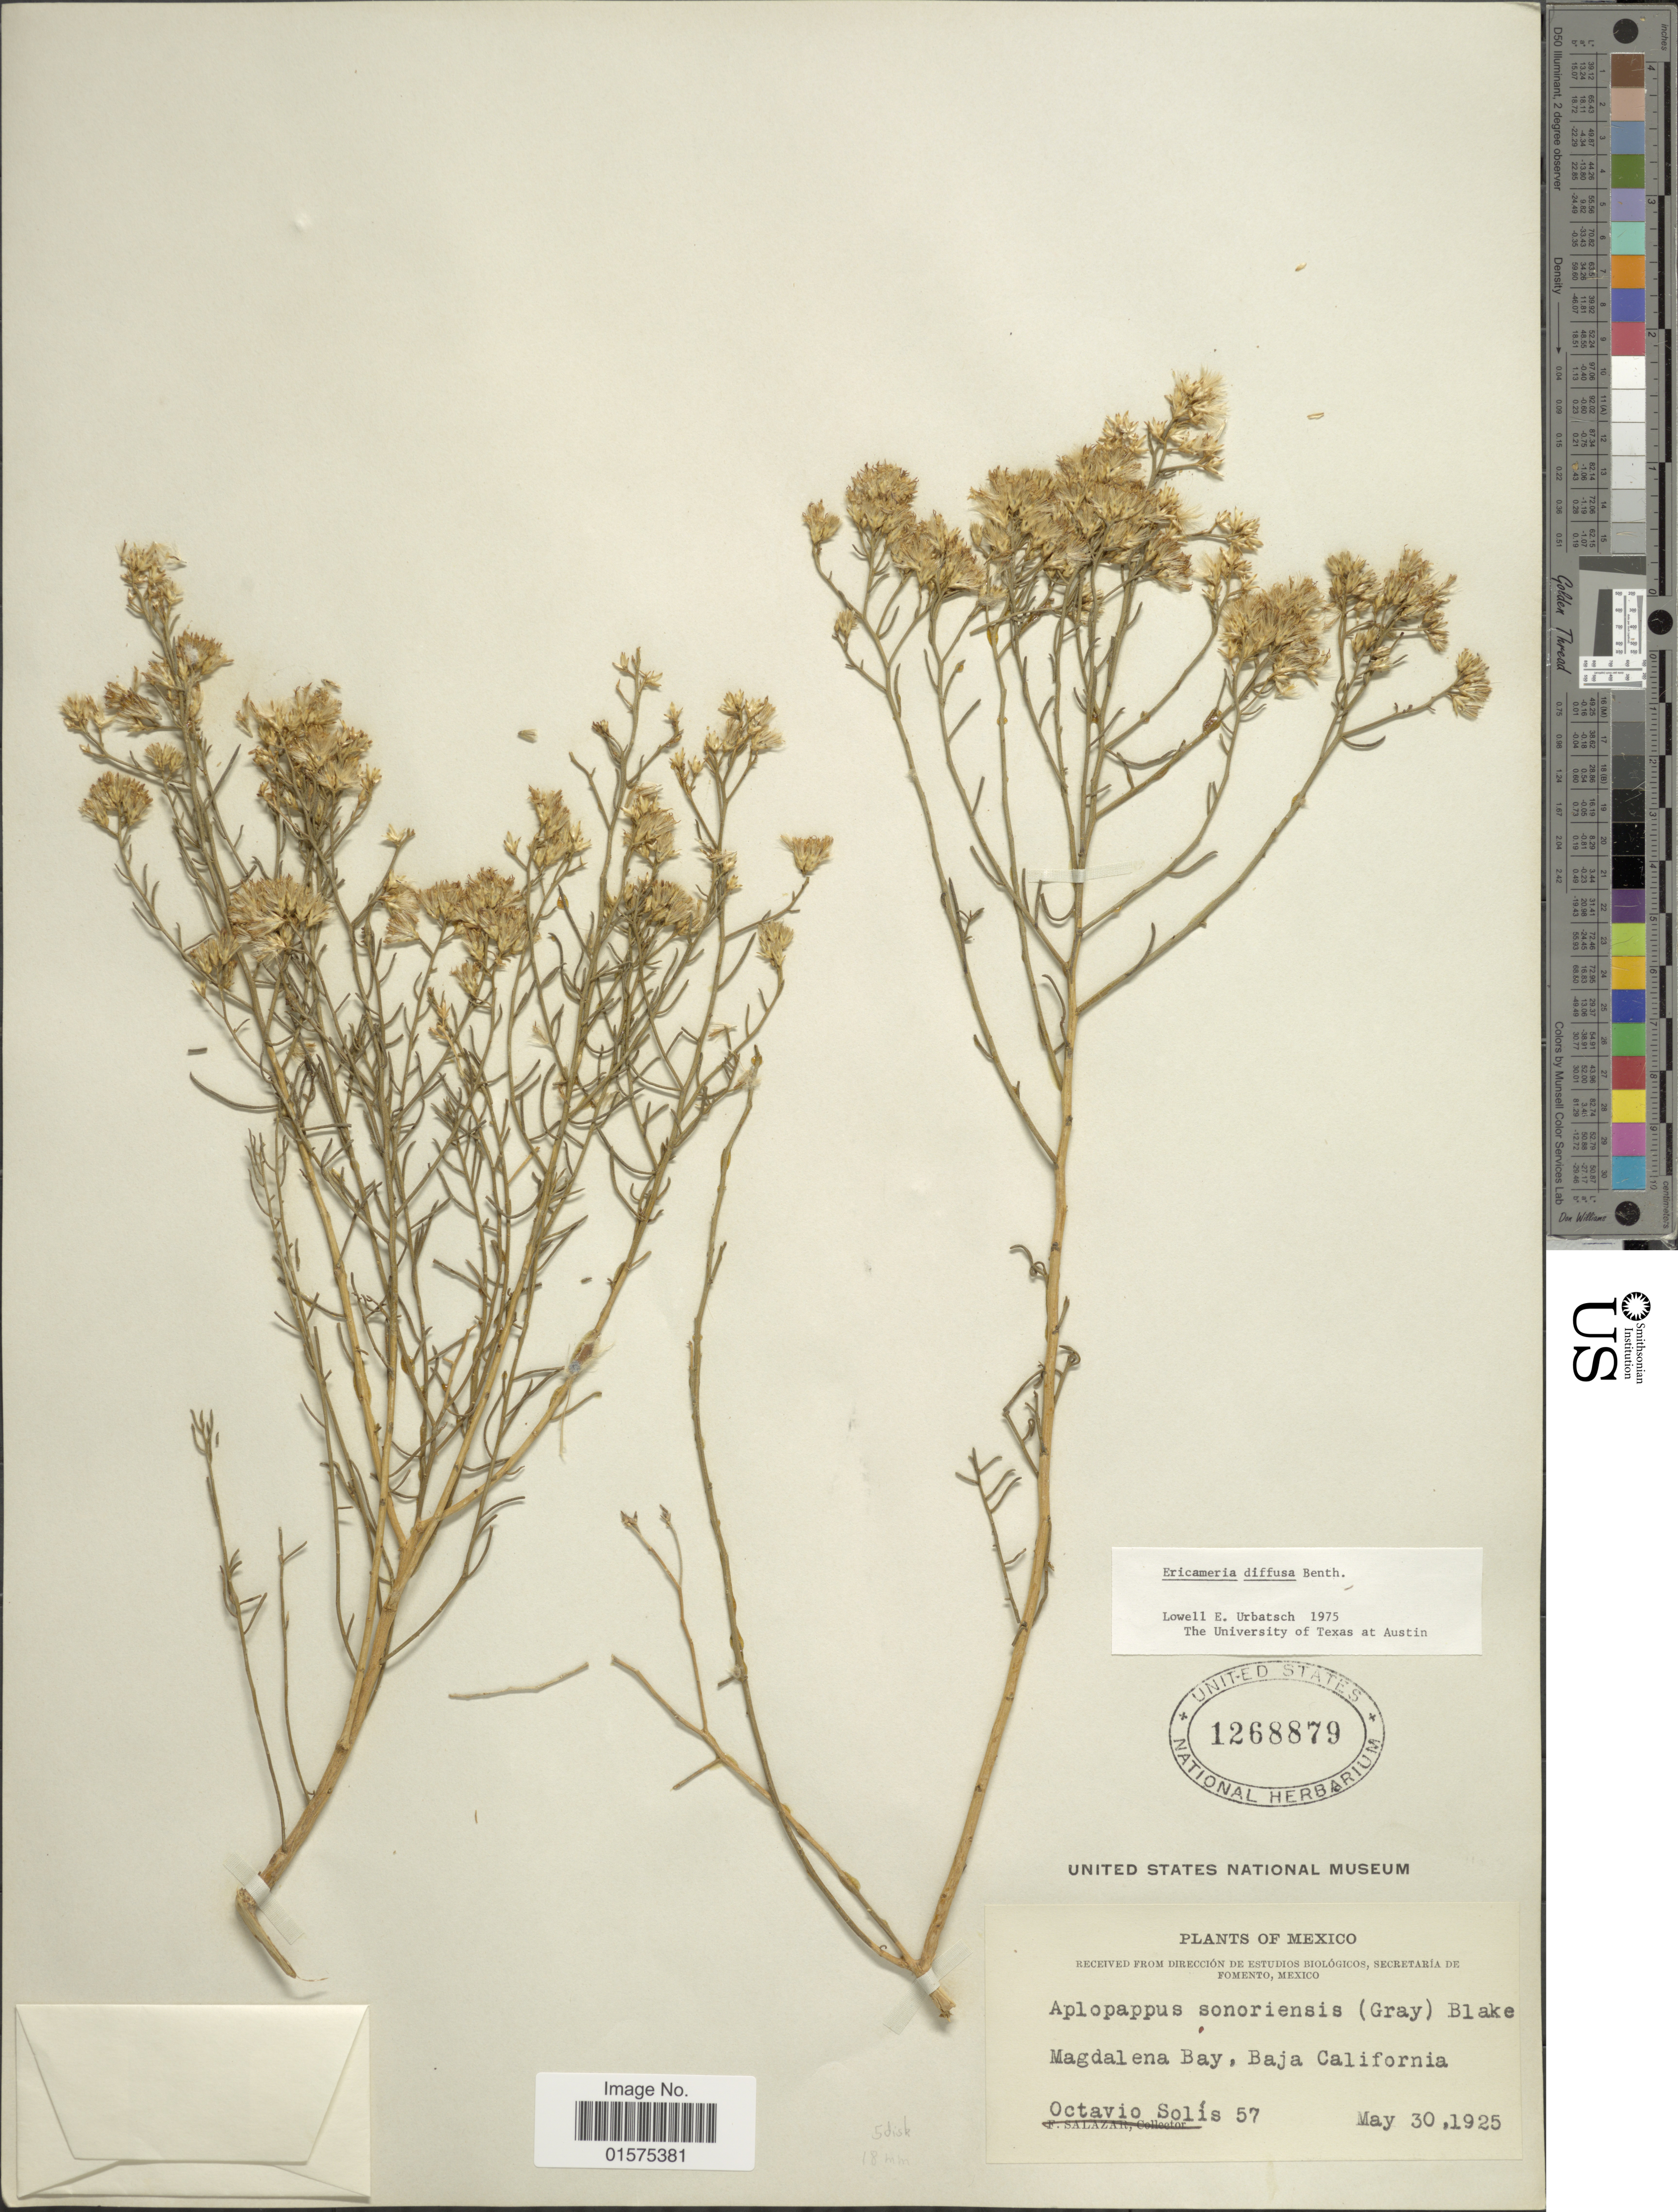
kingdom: Plantae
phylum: Tracheophyta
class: Magnoliopsida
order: Asterales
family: Asteraceae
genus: Xylothamia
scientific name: Xylothamia diffusa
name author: (Benth.) G.L. Nesom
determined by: Urbatsch, Lowell E., Curator (LSU), Louisiana State University (UNITED STATES)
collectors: O. Solis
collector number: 57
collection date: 1925-05-30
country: Mexico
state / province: Baja California Sur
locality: Magdalena Bay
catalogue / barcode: US 1268879